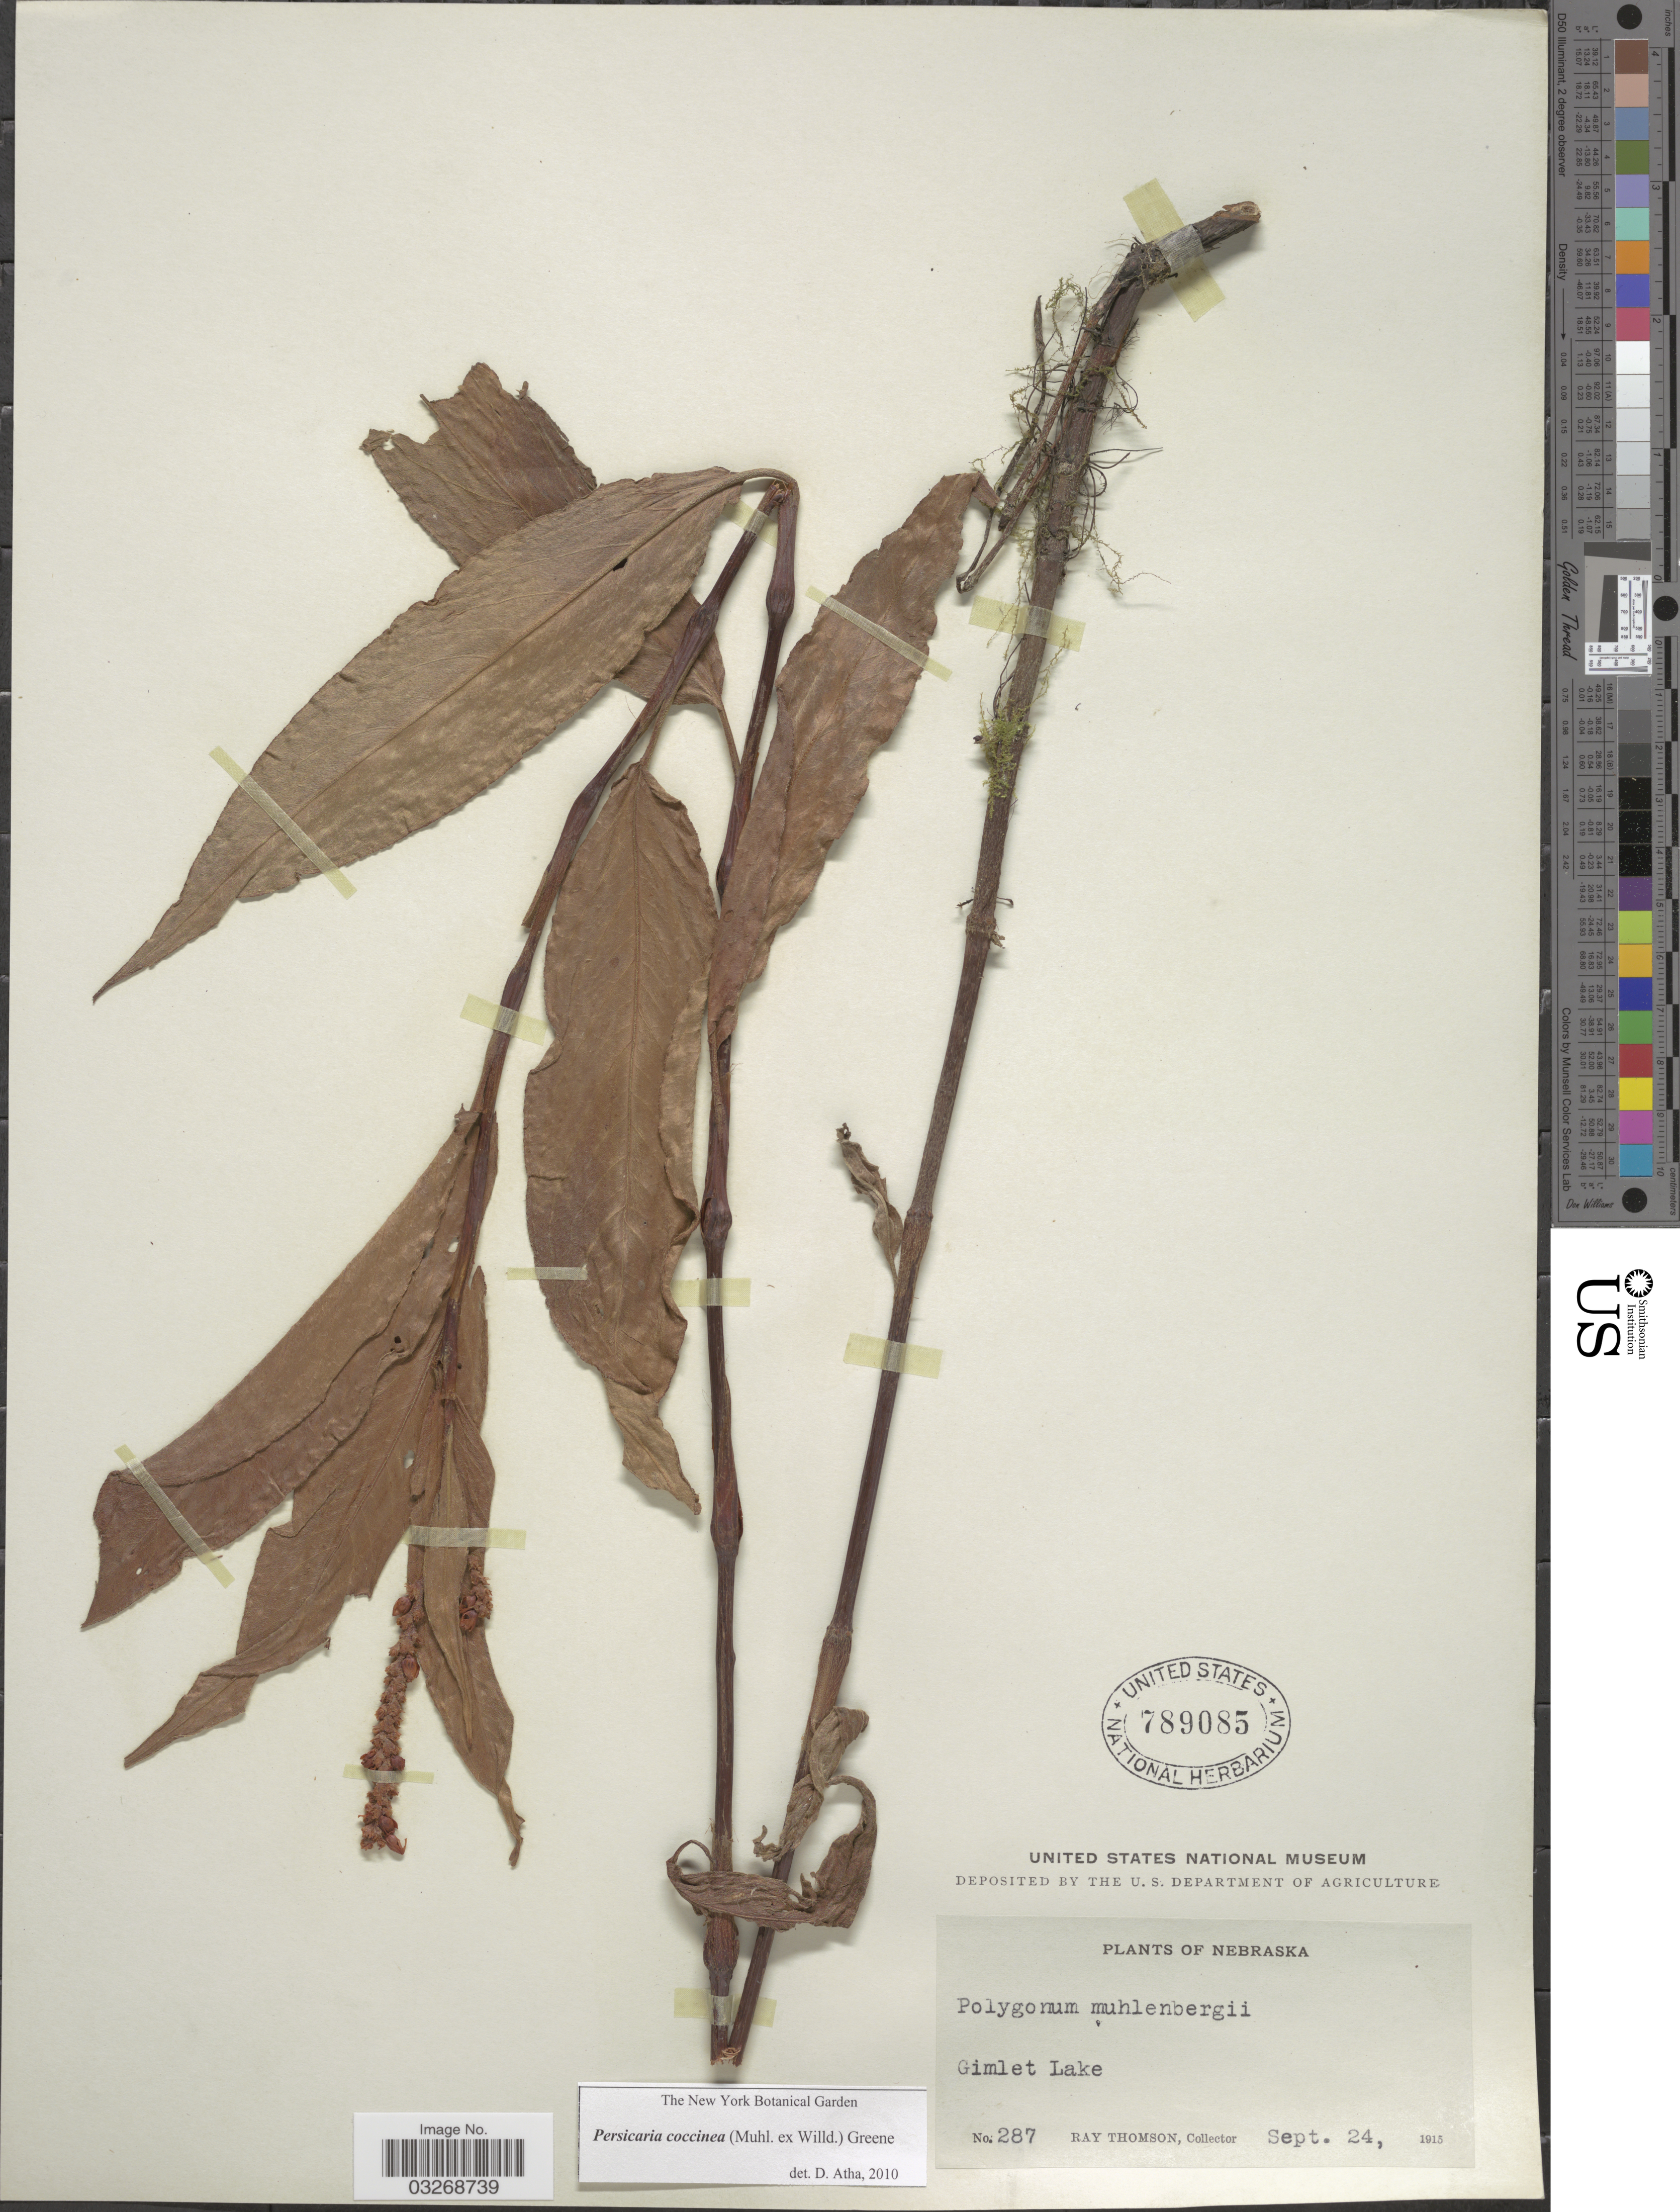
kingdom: Plantae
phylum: Tracheophyta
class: Magnoliopsida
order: Caryophyllales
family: Polygonaceae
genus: Persicaria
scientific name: Persicaria coccinea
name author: (Muhl. ex Willd.) Greene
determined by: Atha, D. E.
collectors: R. Thomson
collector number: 287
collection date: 1915-09-24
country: United States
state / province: Nebraska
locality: Gimlet Lake.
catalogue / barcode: US 789085